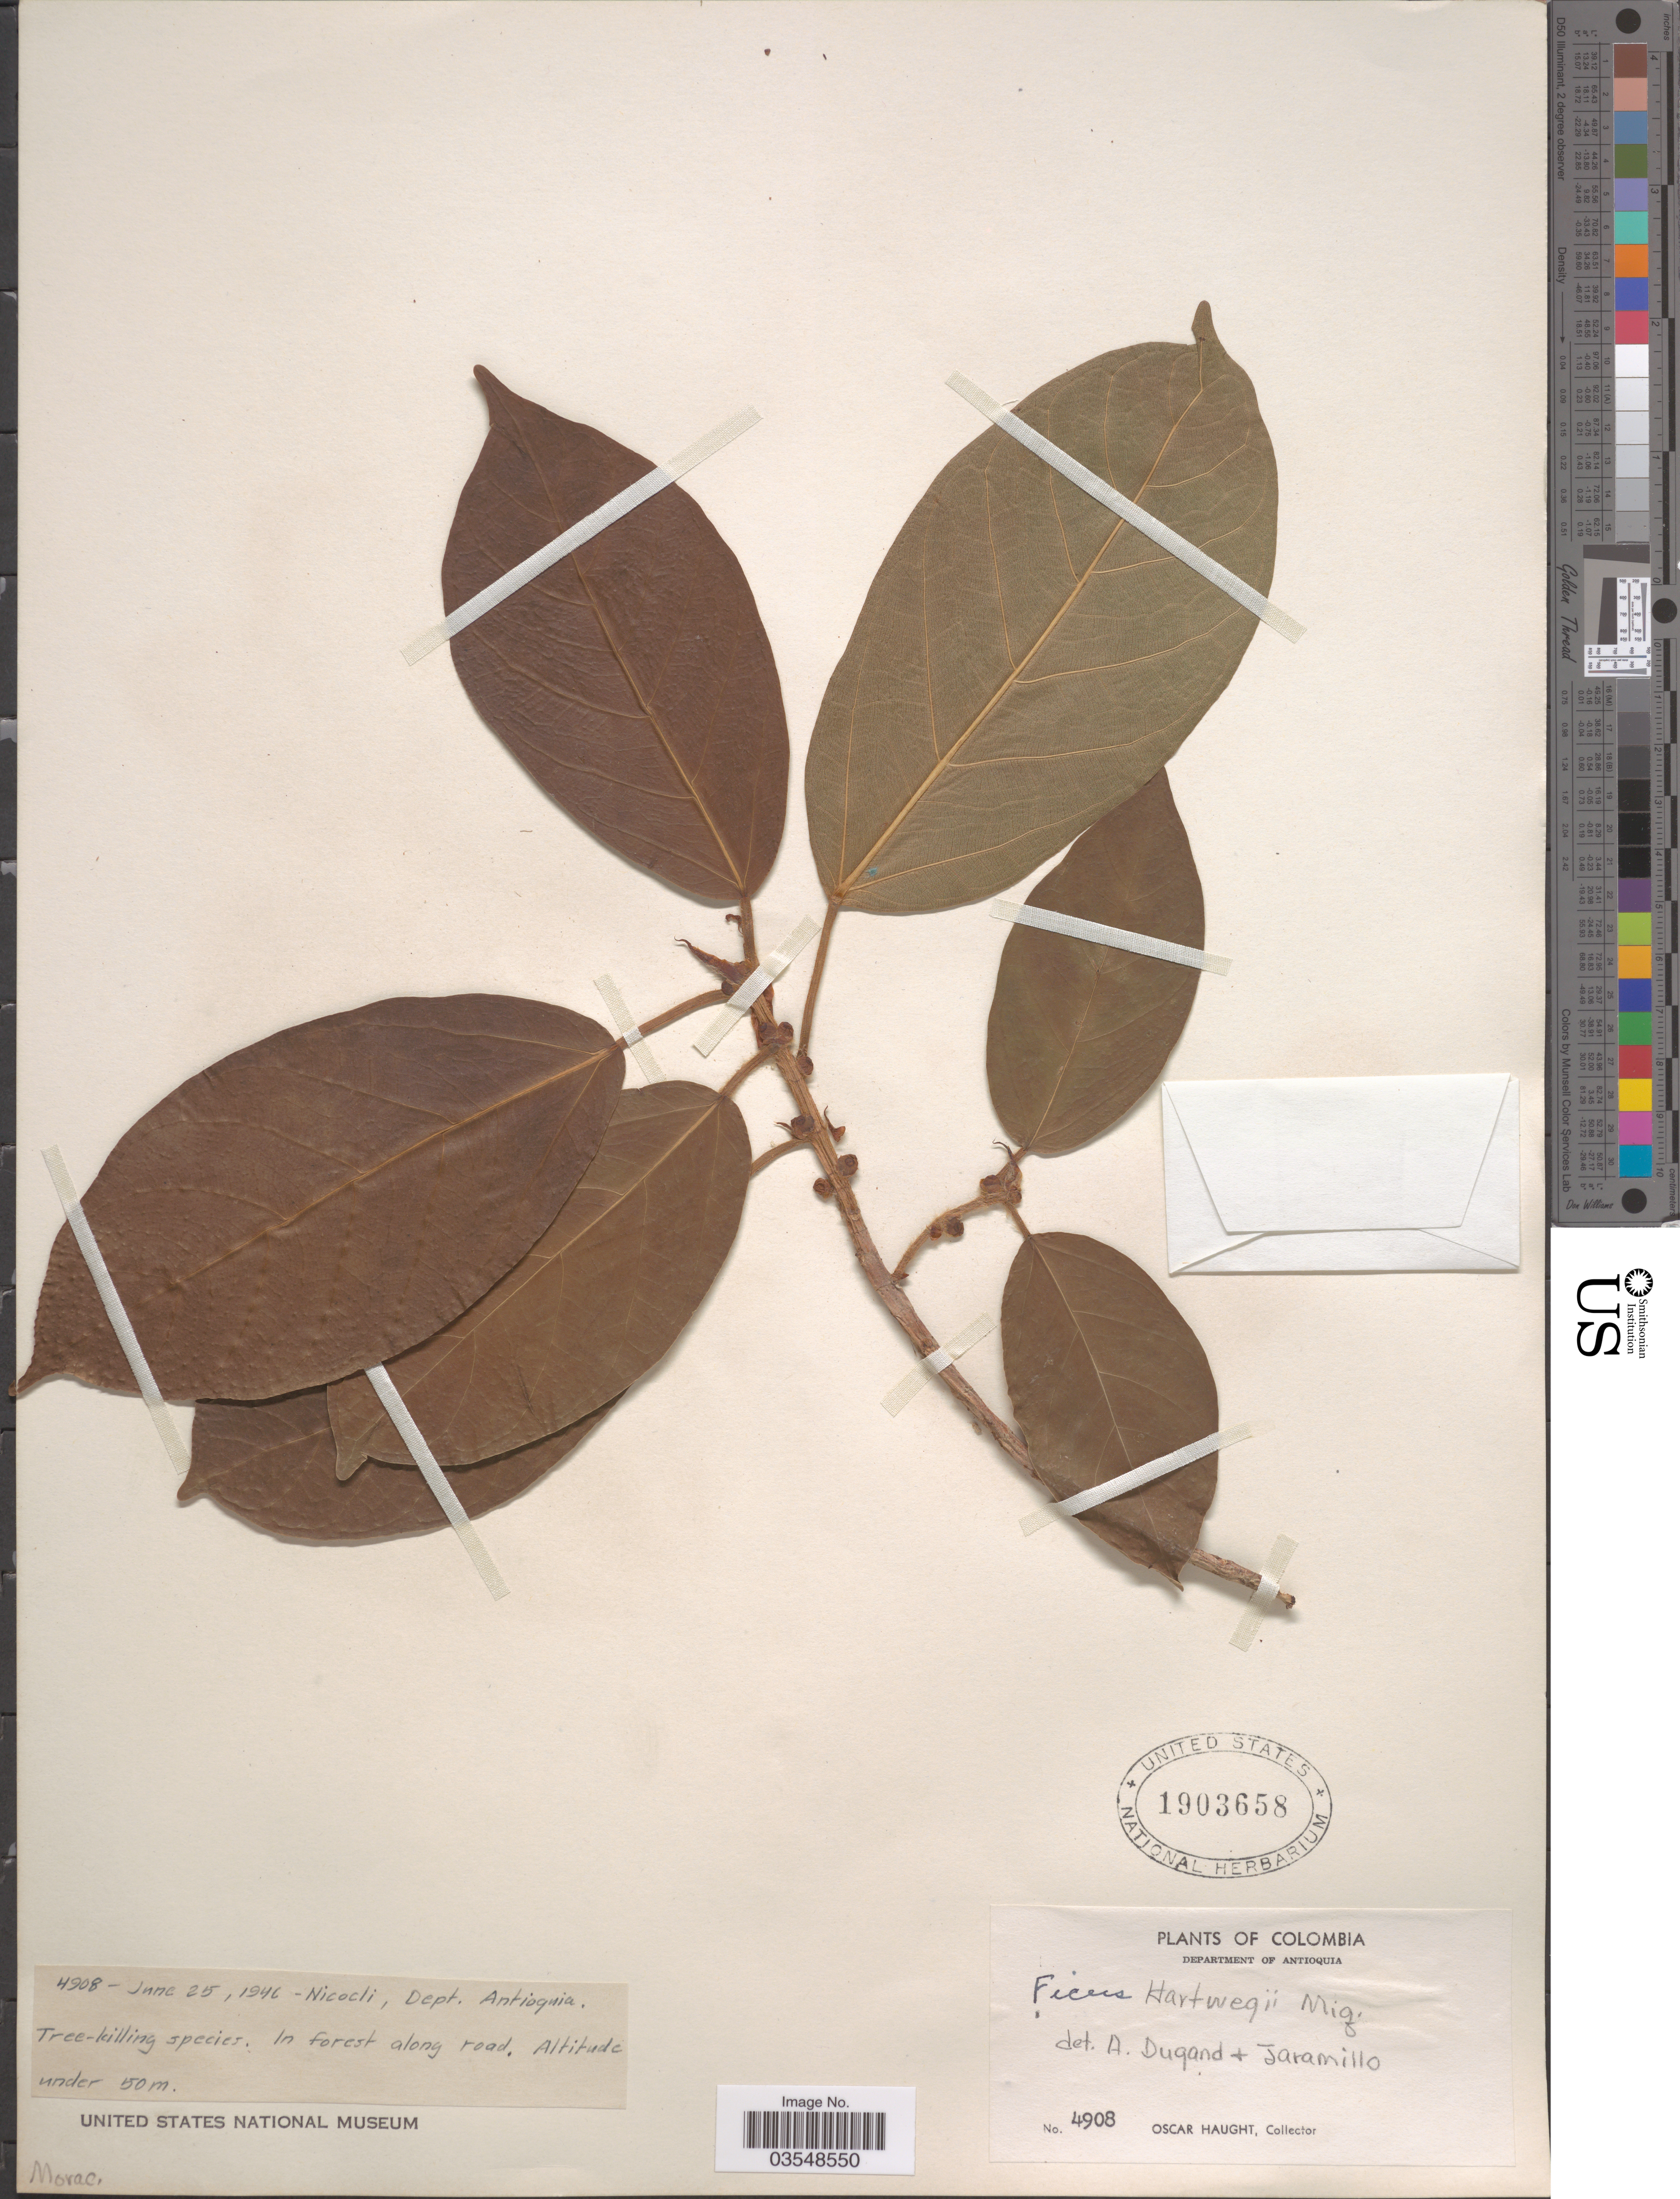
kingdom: Plantae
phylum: Tracheophyta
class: Magnoliopsida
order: Rosales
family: Moraceae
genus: Ficus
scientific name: Ficus hartwegii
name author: (Miq.) Miq.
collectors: O. L. Haught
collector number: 4908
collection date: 1946-06-25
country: Colombia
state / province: Antioquia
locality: Nicocli, Dept. Antioquia.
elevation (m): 50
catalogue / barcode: US 1903658